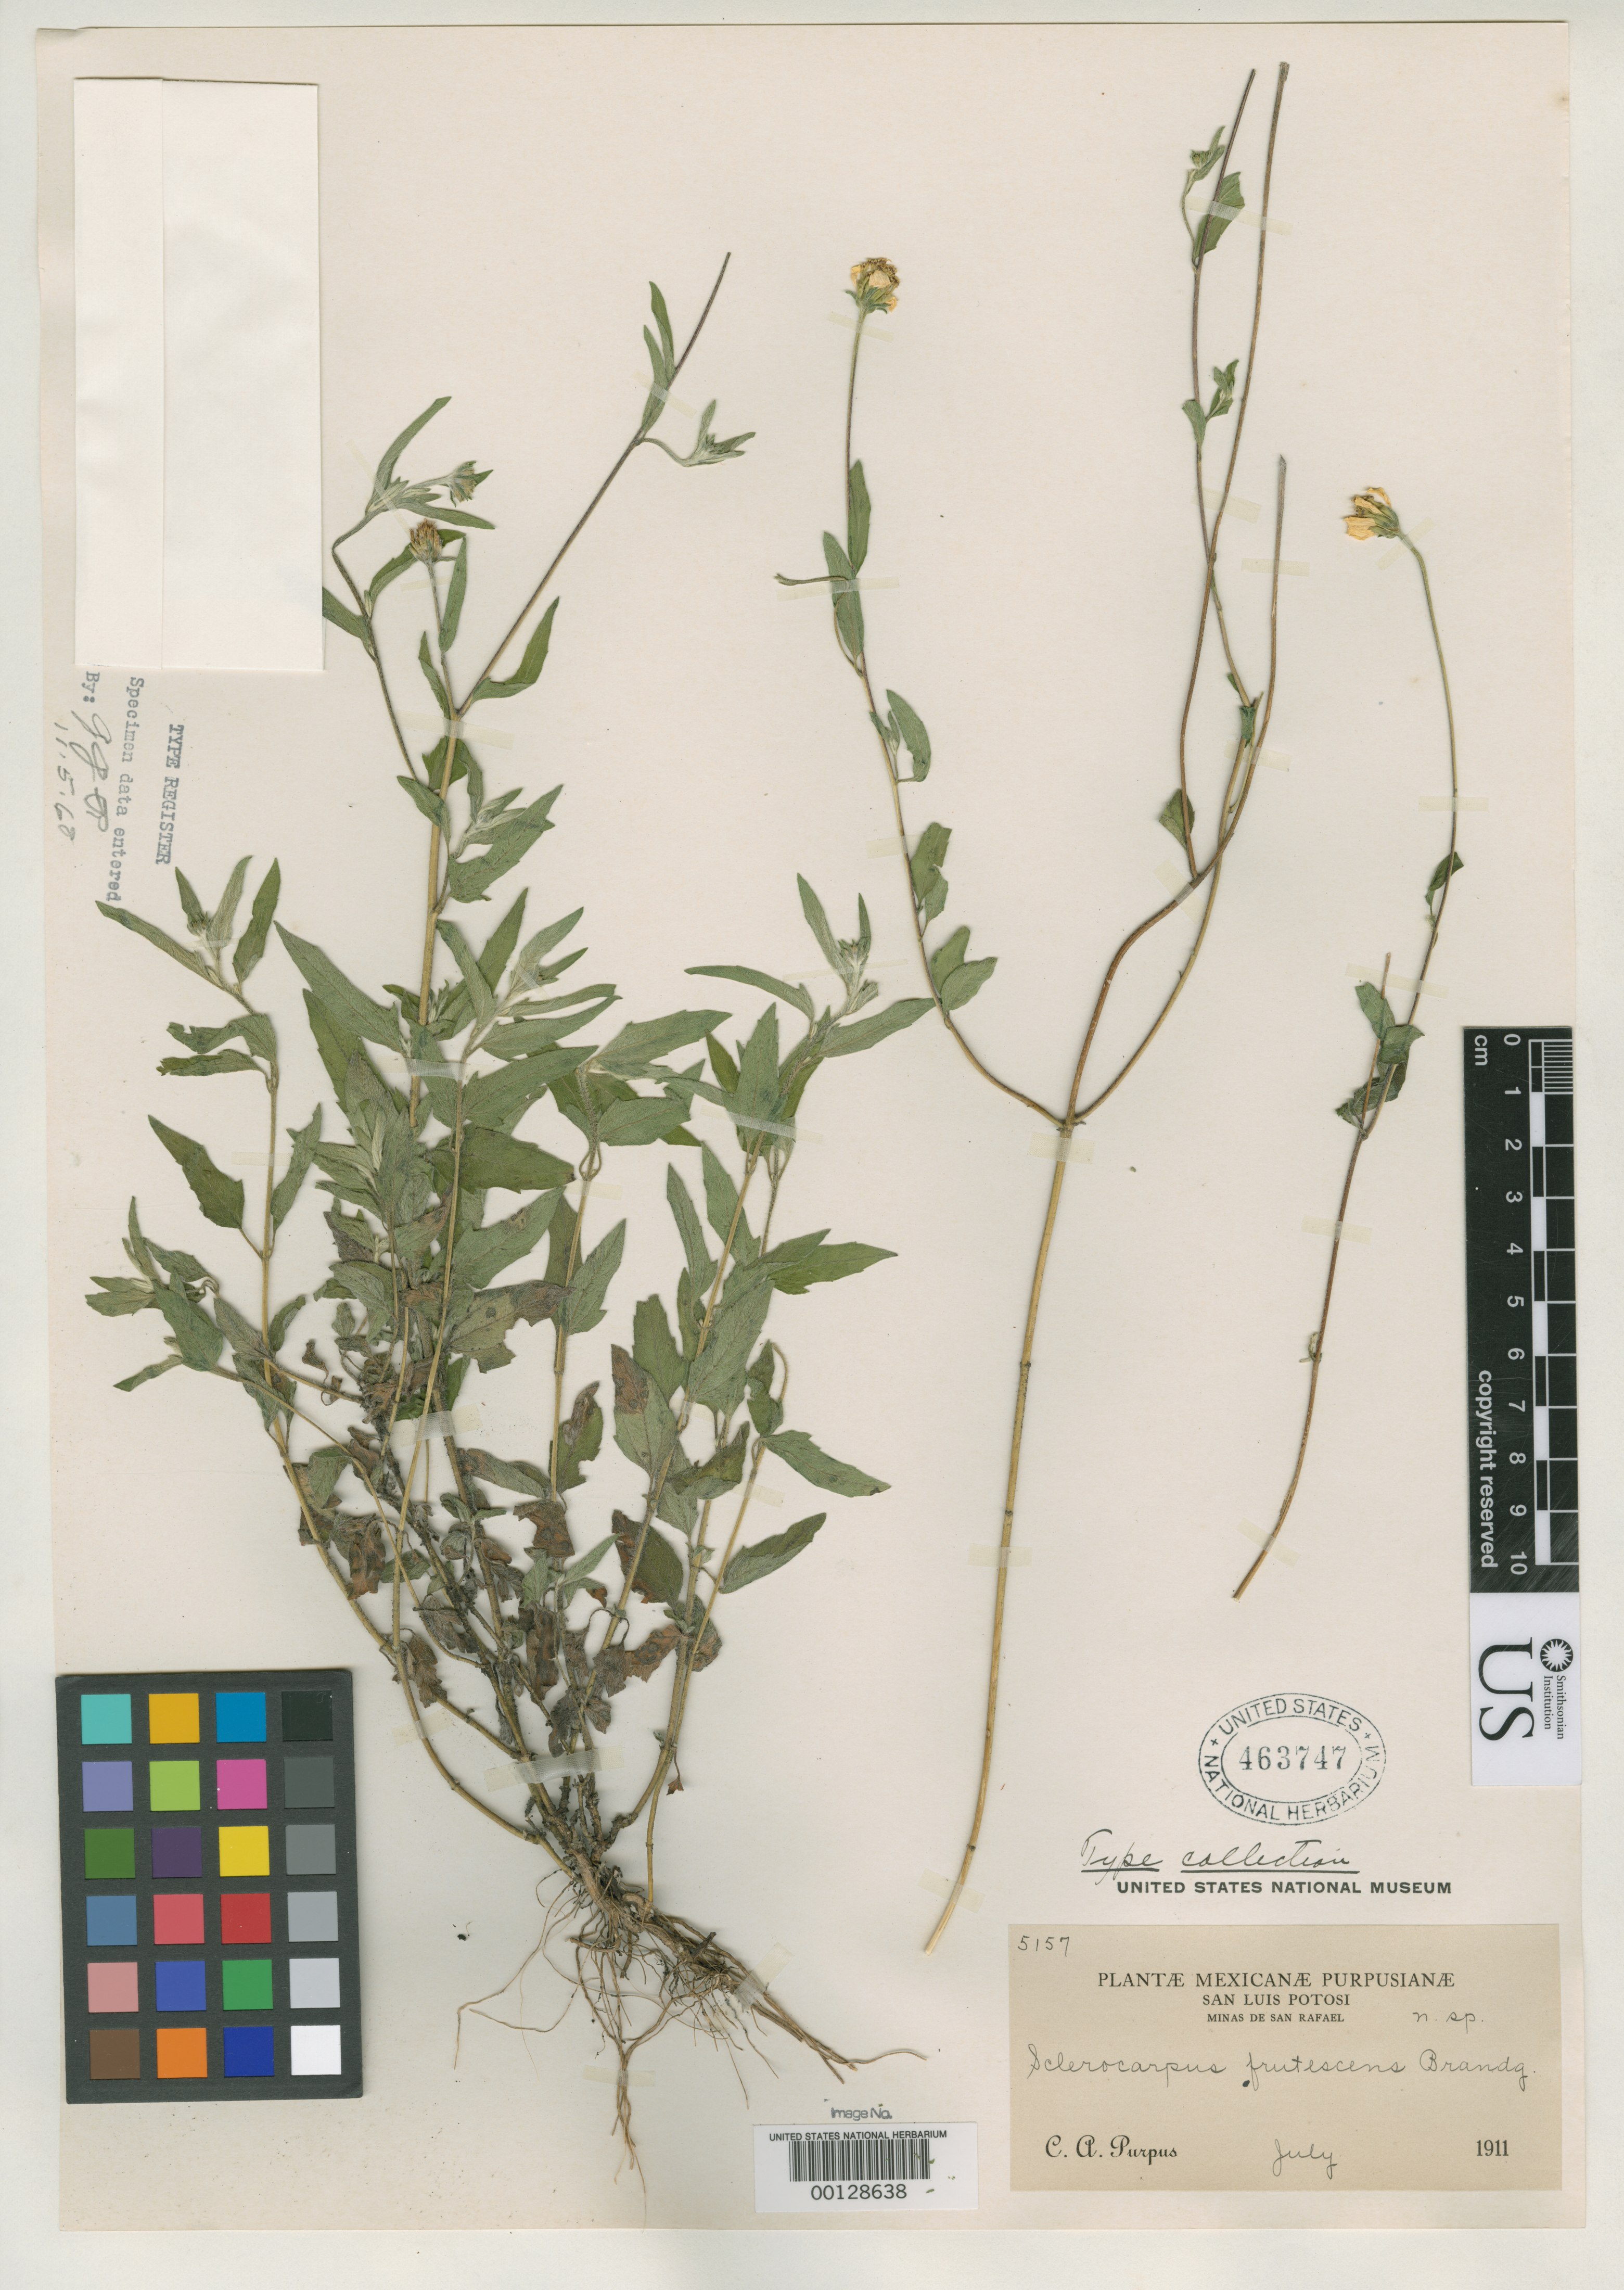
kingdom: Plantae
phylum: Tracheophyta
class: Magnoliopsida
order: Asterales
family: Asteraceae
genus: Sclerocarpus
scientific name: Sclerocarpus frutescens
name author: Brandegee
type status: Isotype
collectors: C. A. Purpus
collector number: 5157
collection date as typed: Jul 1911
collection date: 1911-07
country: Mexico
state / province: San Luis Potosi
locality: Between Bagre and Minas de San Rafael.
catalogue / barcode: US 463747